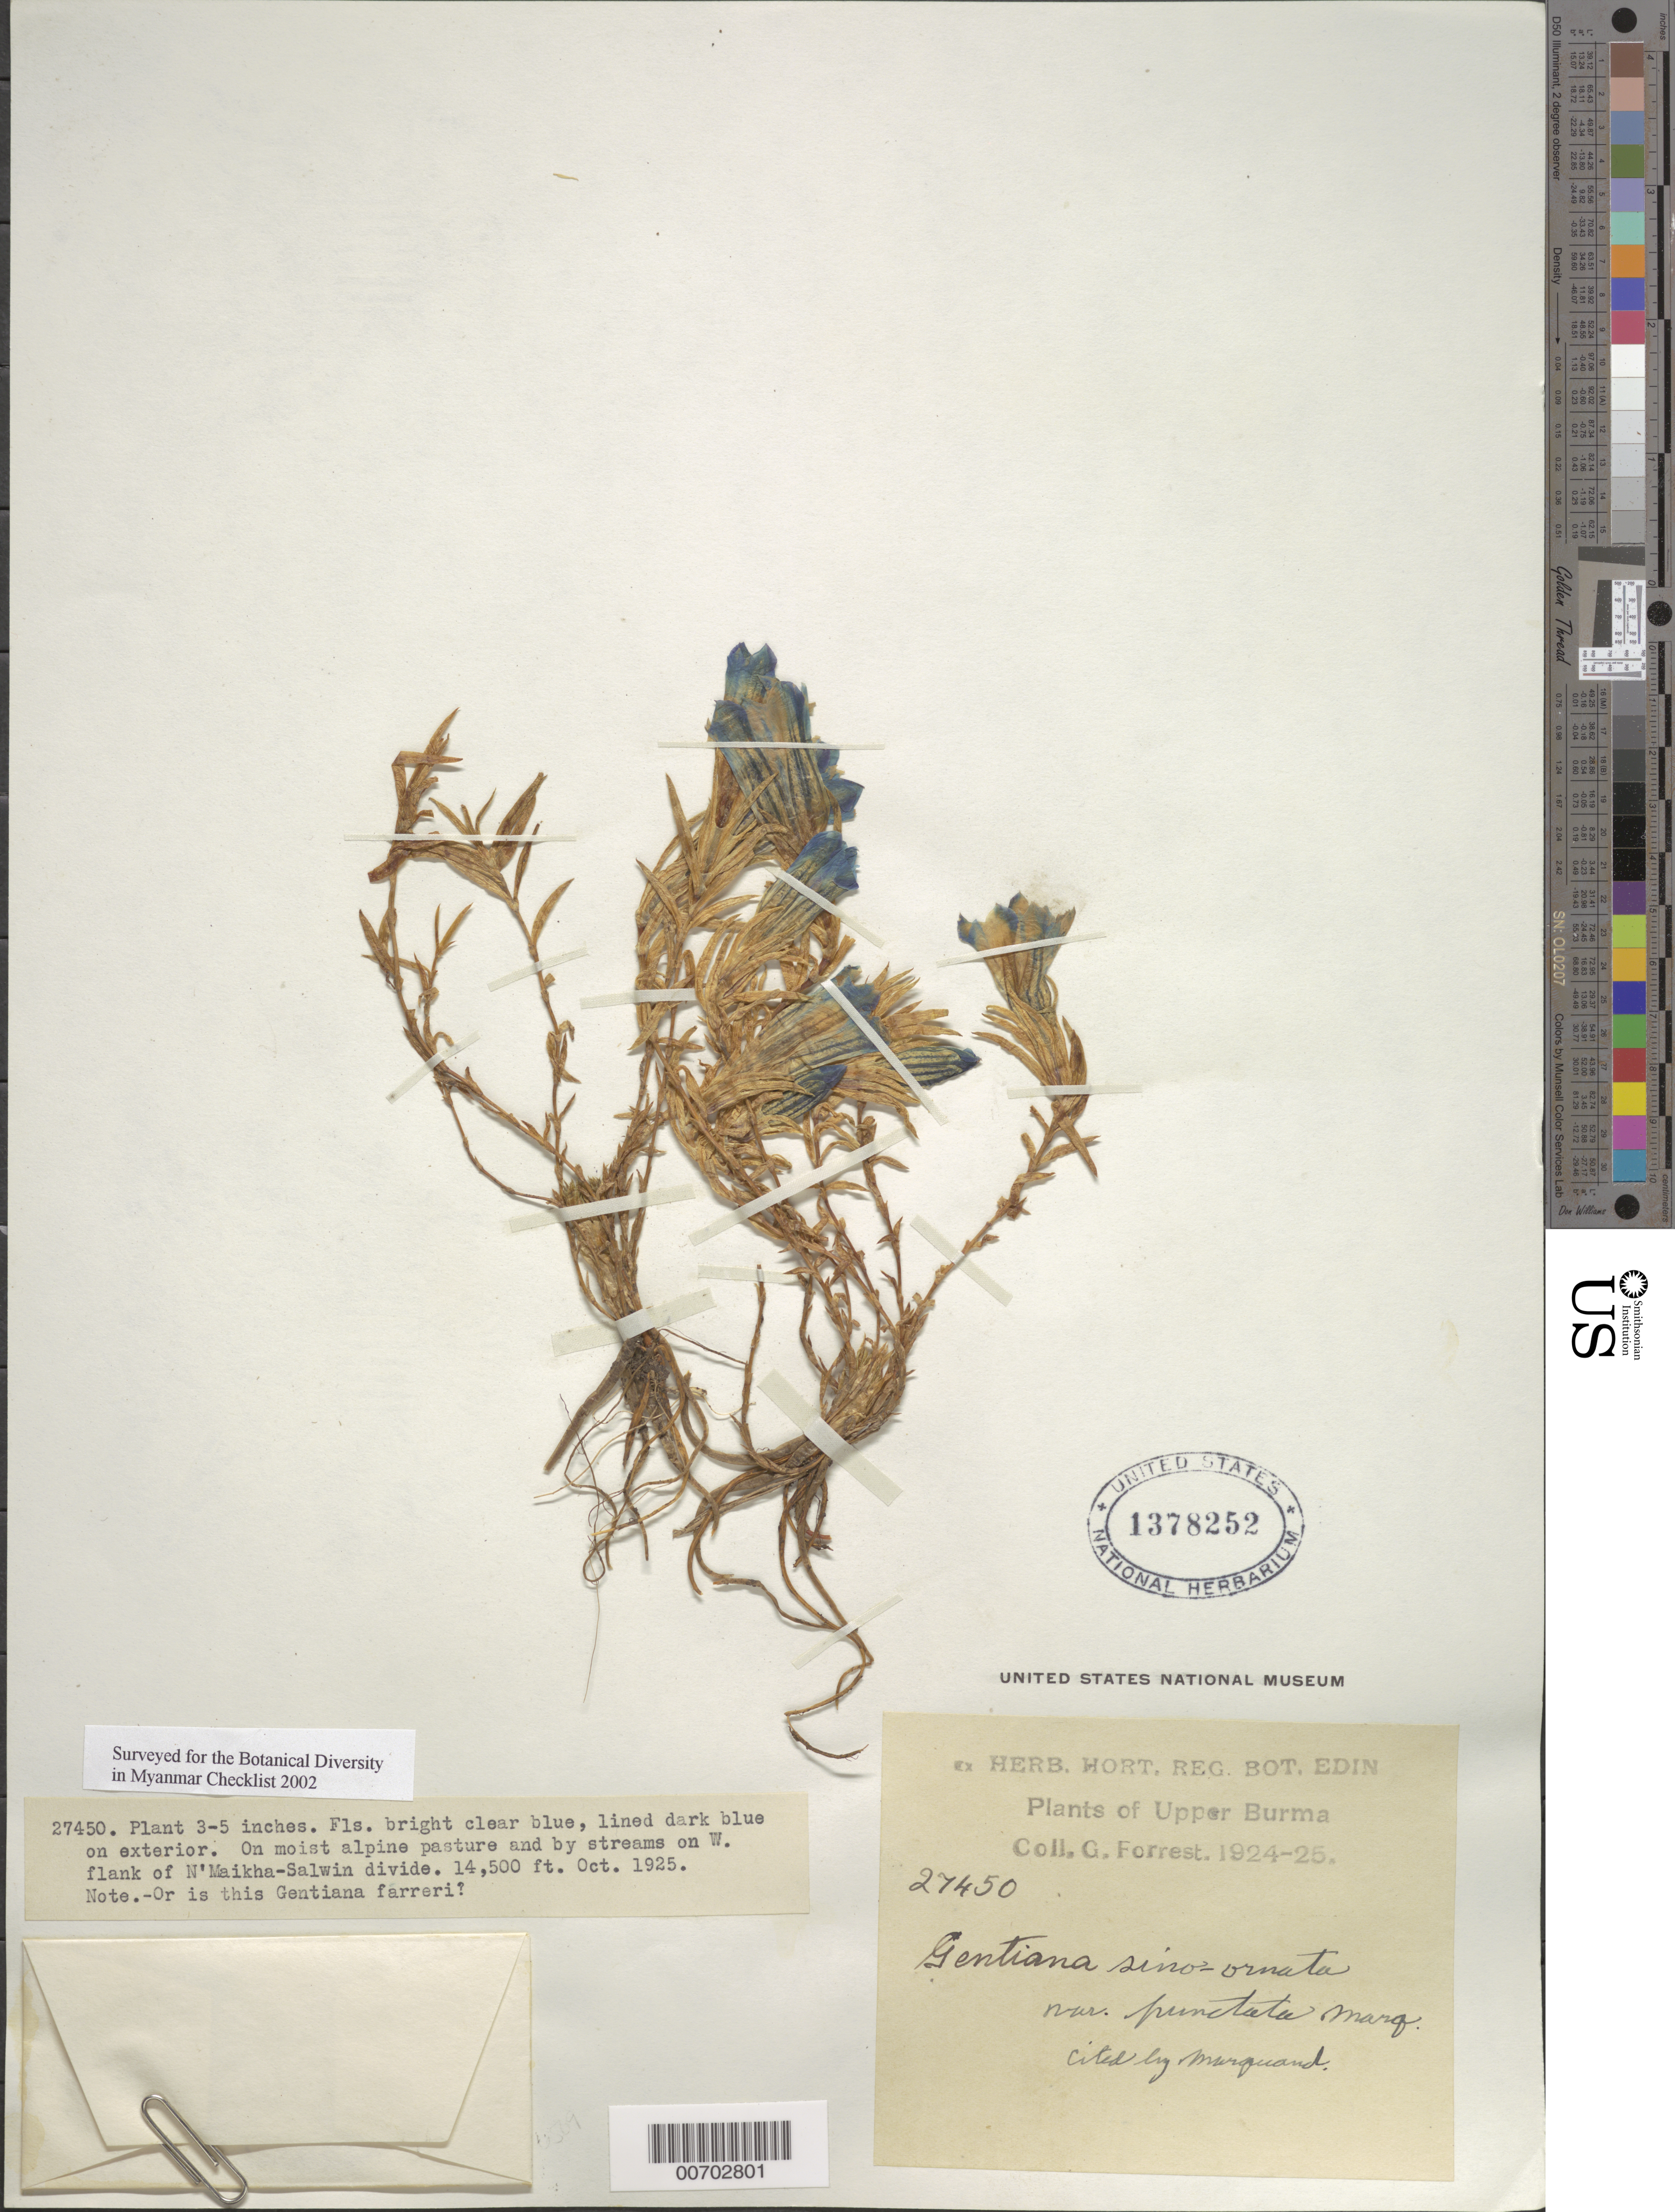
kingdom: Plantae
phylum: Tracheophyta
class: Magnoliopsida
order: Gentianales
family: Gentianaceae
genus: Gentiana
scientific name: Gentiana sino-ornata var. punctata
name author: C. Marquand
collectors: G. Forrest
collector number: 27450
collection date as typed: Oct 1925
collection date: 1925-10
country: Myanmar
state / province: Kachin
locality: N'Maikha-Salwin Divide, W flank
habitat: Moist alpine pasture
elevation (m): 4420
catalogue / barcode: US 1378252